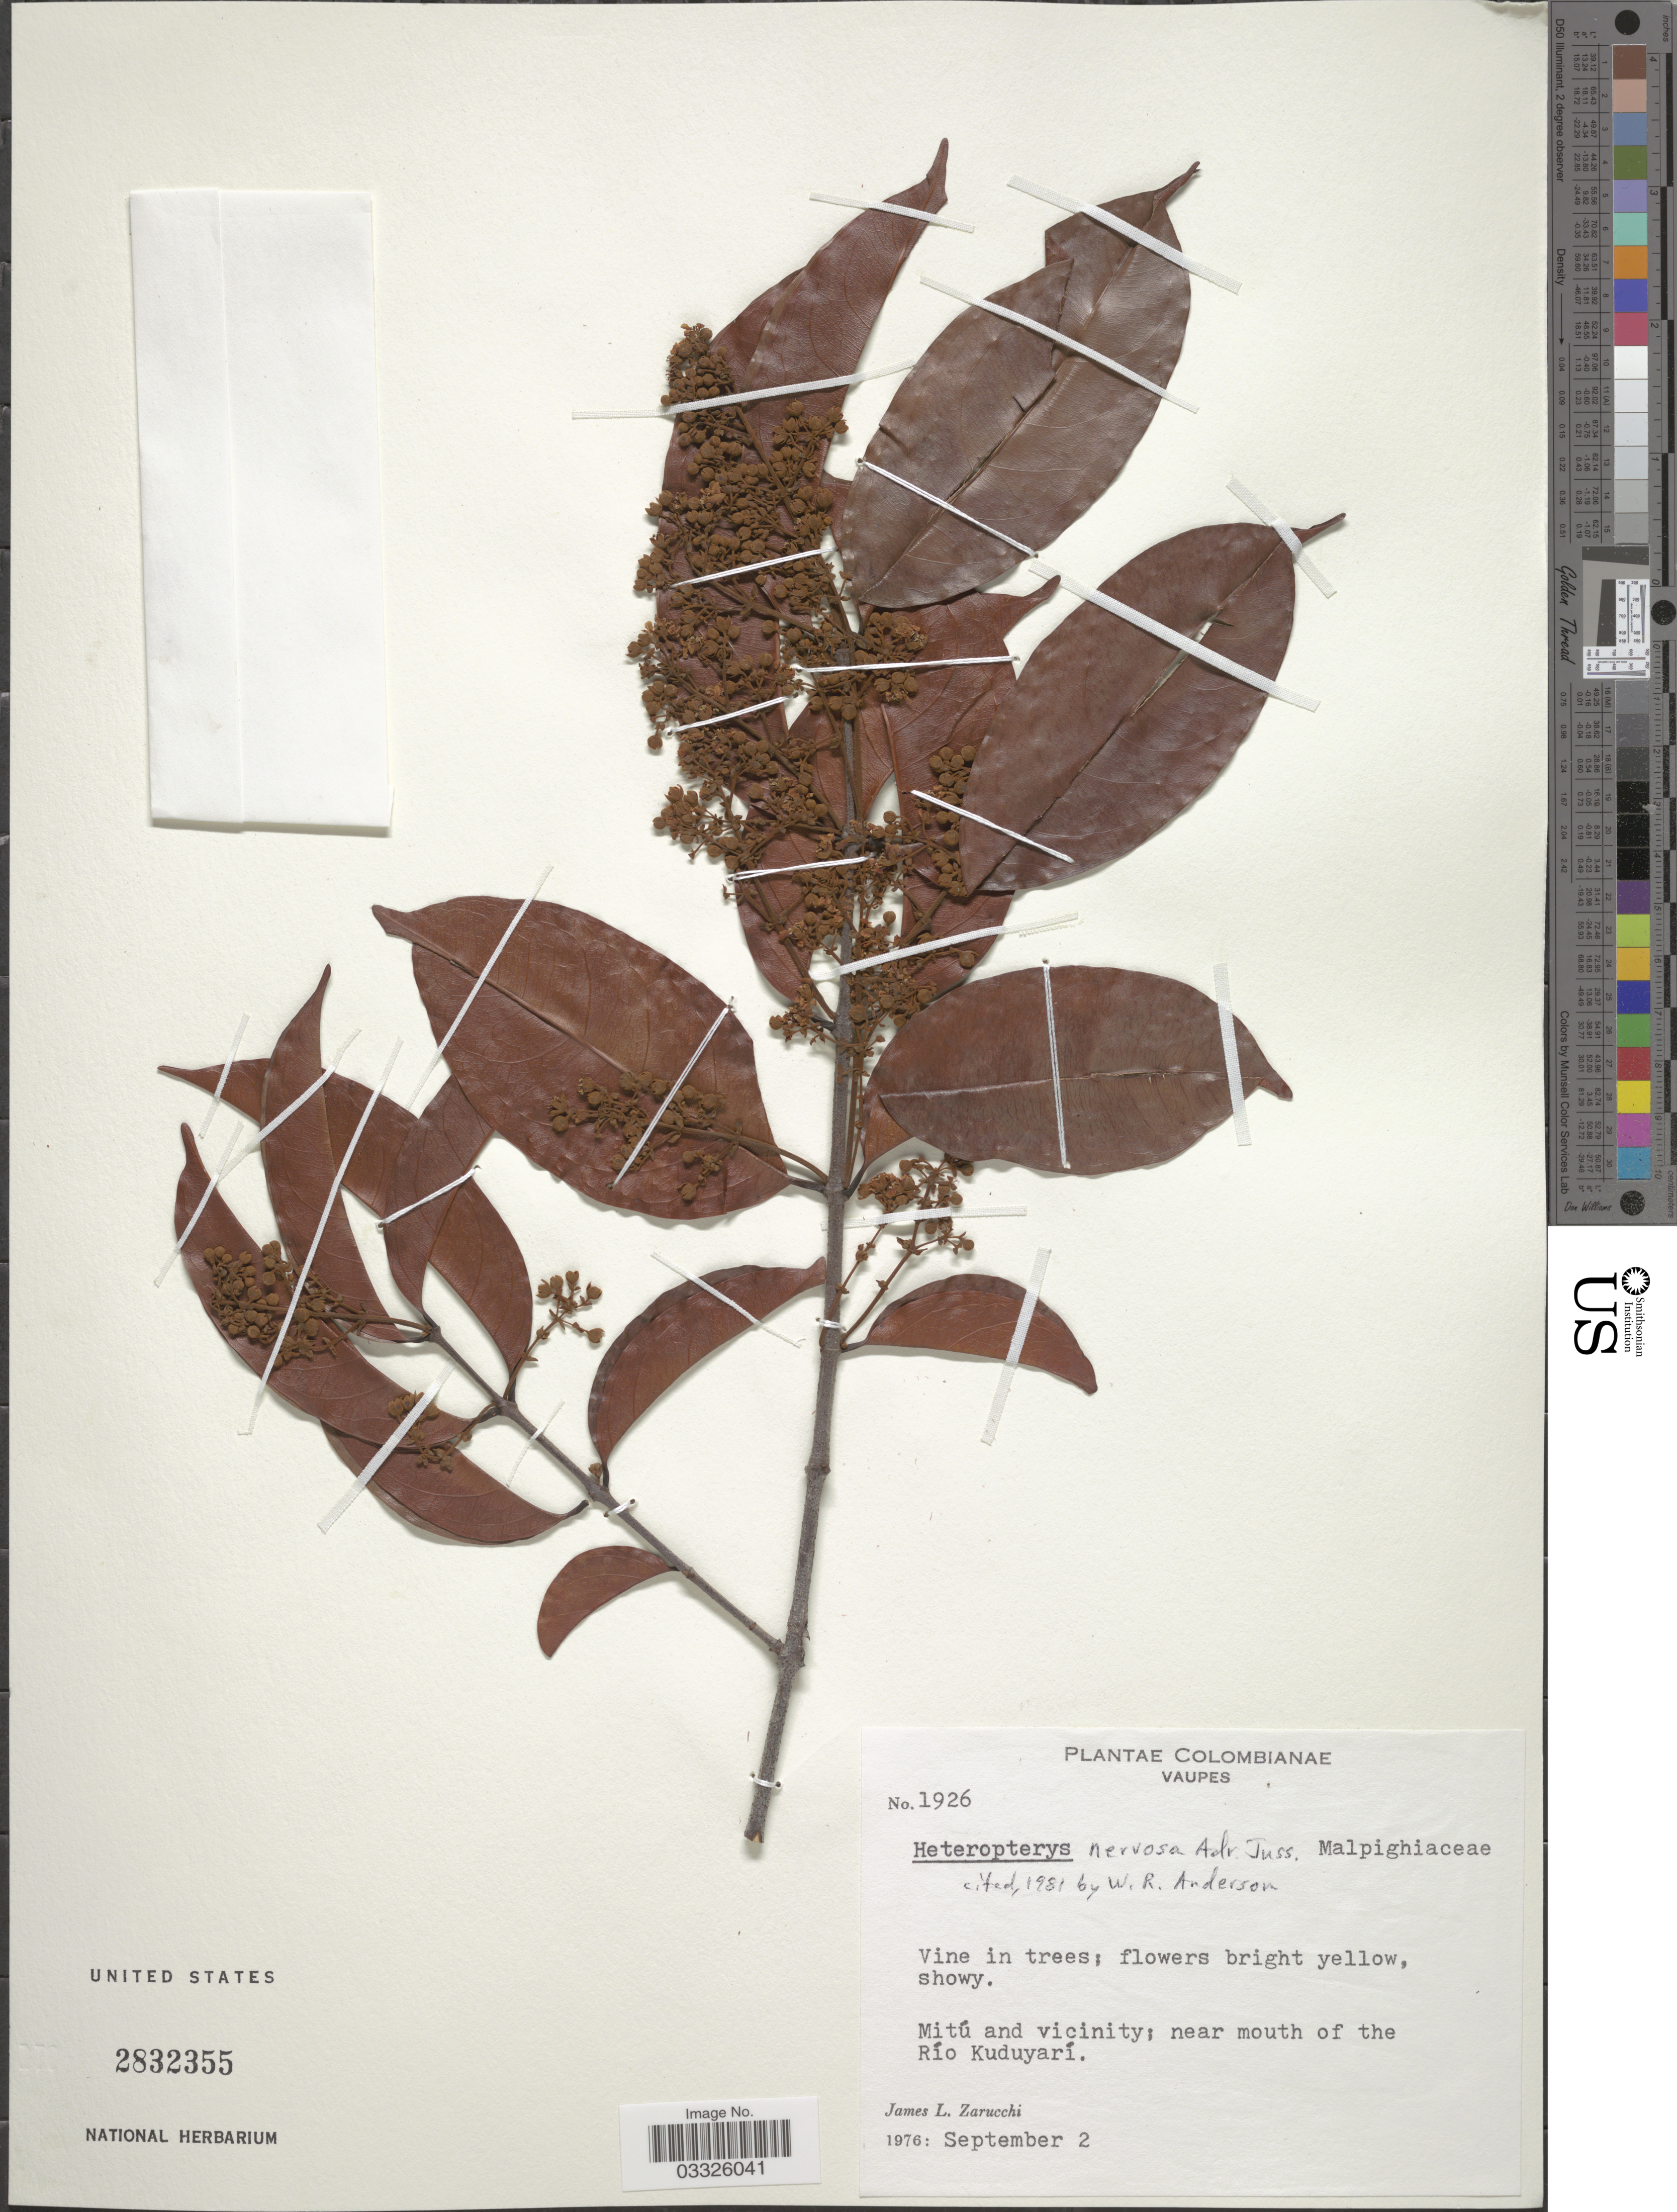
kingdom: Plantae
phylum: Tracheophyta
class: Magnoliopsida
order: Malpighiales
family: Malpighiaceae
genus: Heteropterys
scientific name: Heteropterys nervosa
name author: A. Juss.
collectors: J. L. Zarucchi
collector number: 1926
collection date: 1976-09-02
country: Colombia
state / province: Vaupés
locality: Mitú and vicinity; near mouth of the Río Kuduyarí.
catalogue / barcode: US 2832355